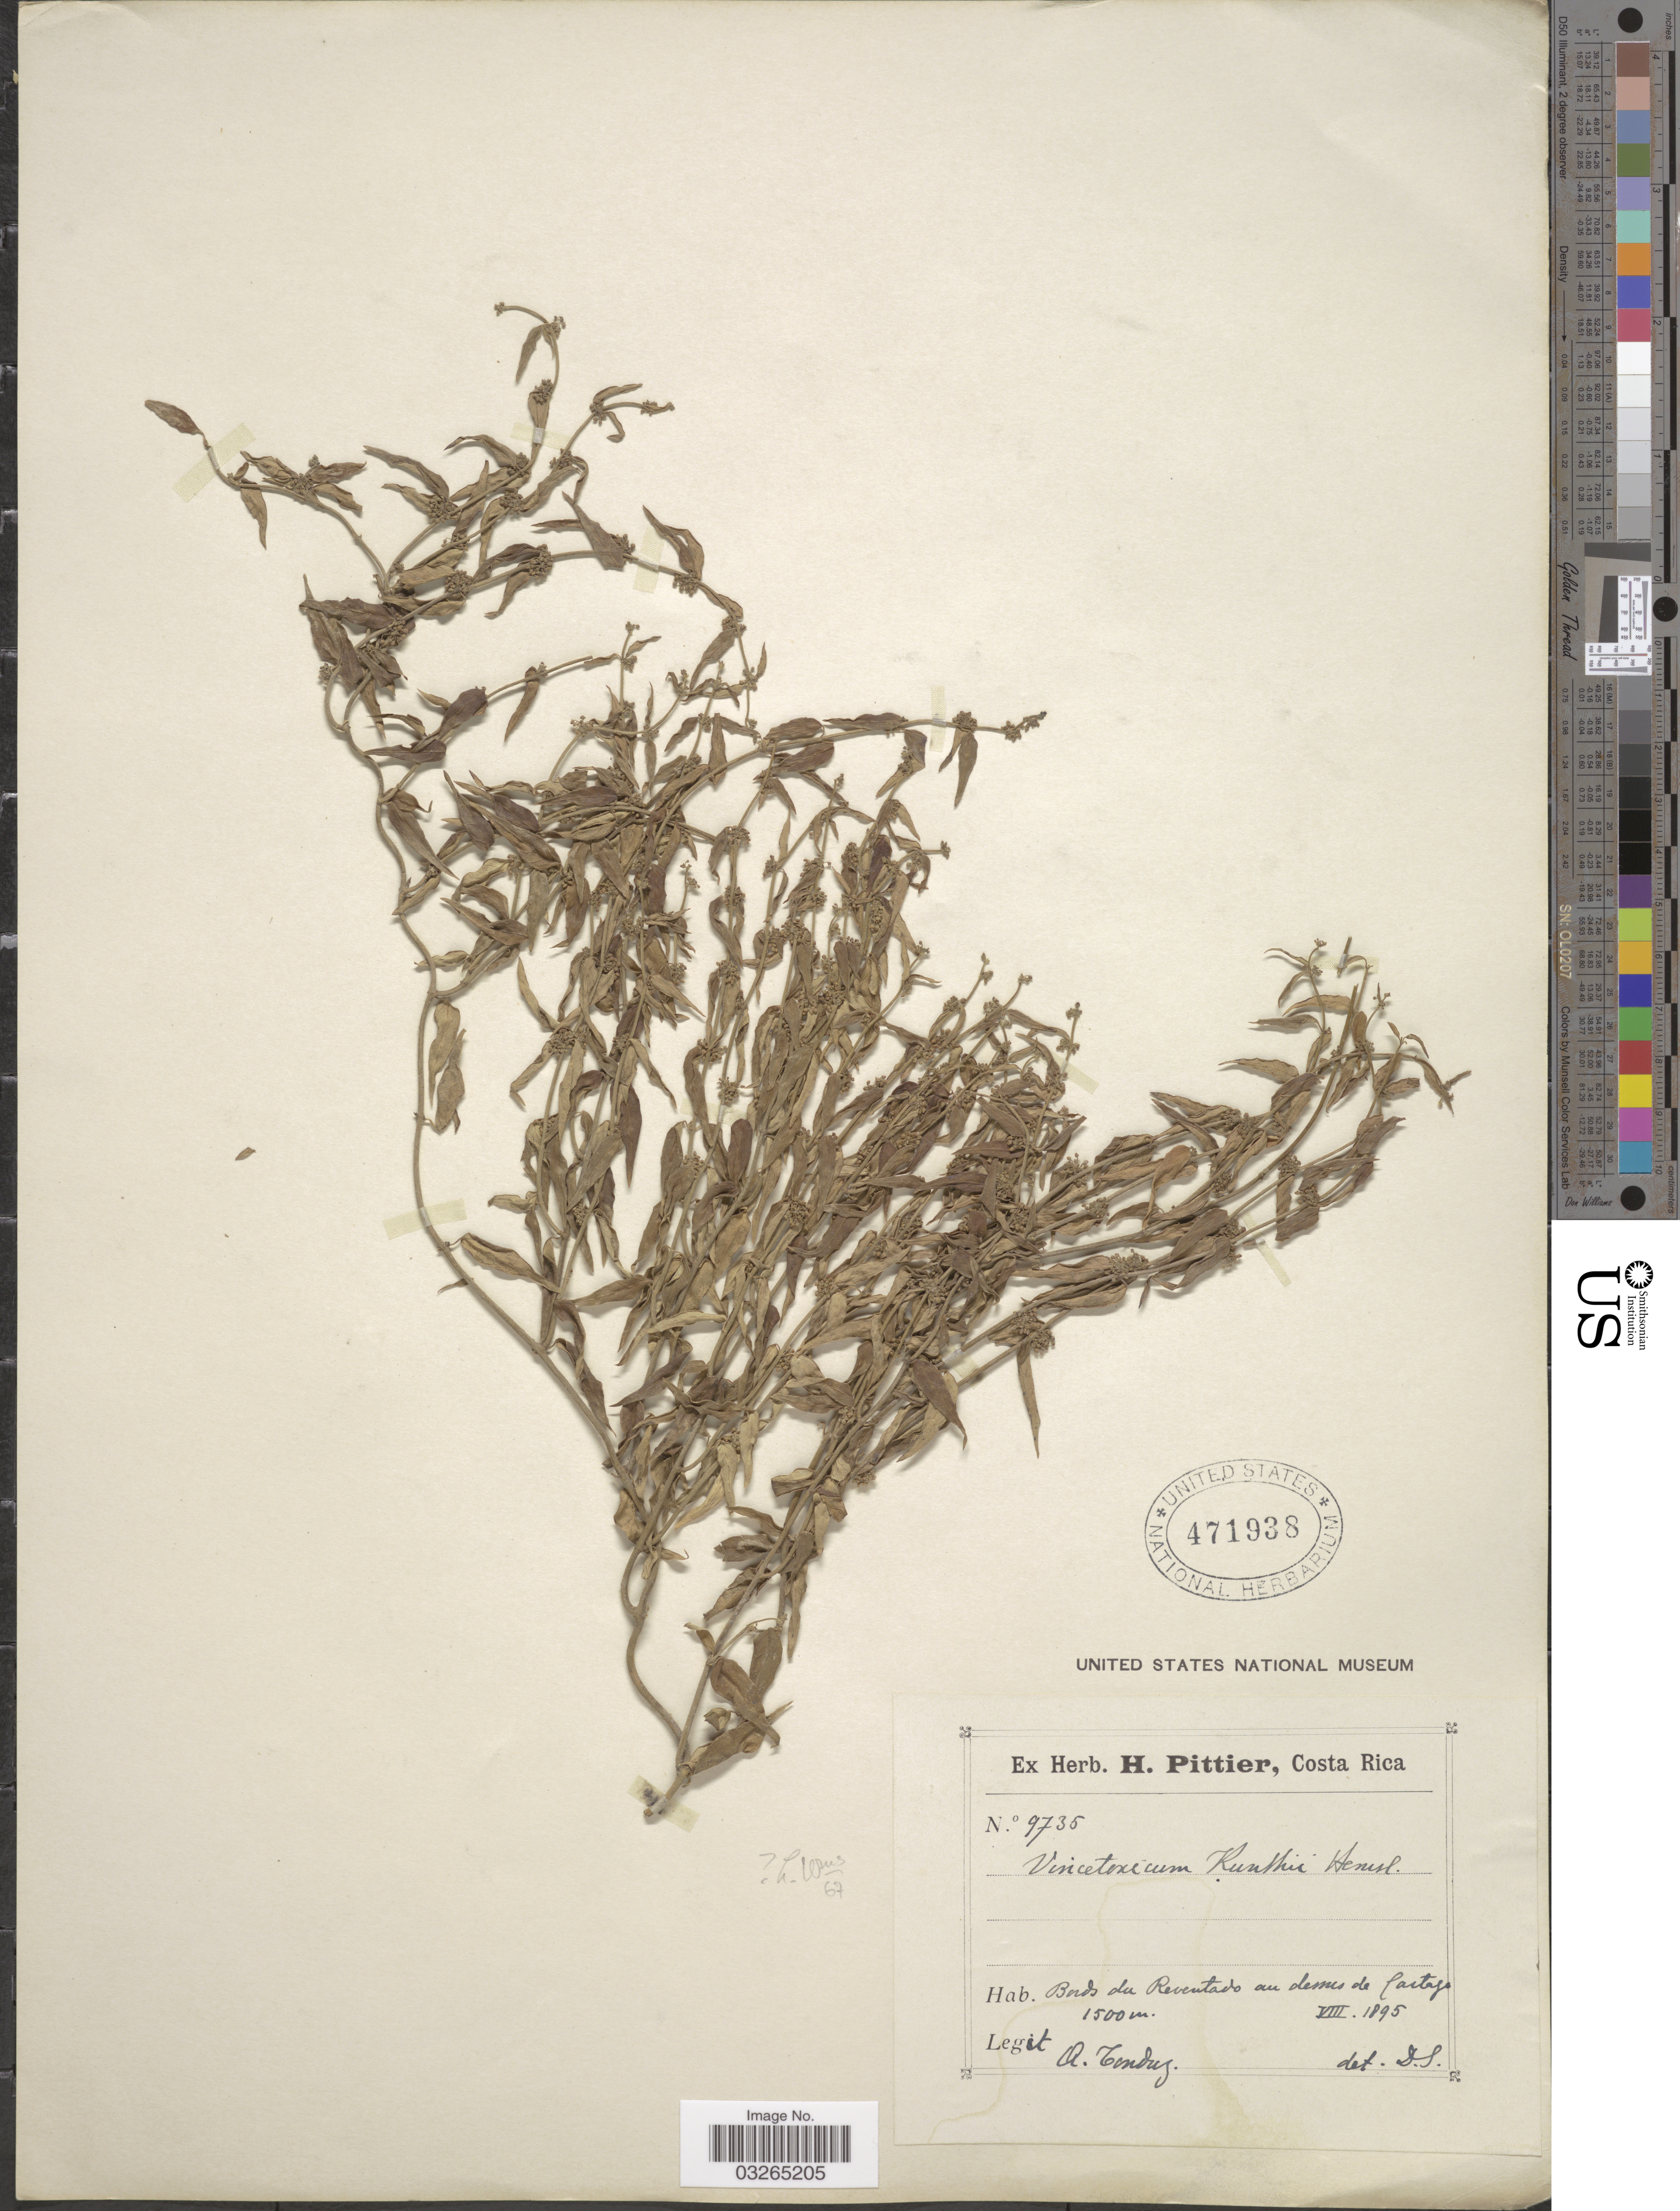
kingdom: Plantae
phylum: Tracheophyta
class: Magnoliopsida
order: Gentianales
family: Apocynaceae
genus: Orthosia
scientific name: Orthosia angustifolia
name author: (Turcz.) Liede & Meve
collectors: A. Tonduz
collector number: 9735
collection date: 1895-08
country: Costa Rica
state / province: Cartago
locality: Bords du Reventado au dessus de Cartago.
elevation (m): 1500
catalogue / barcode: US 471938